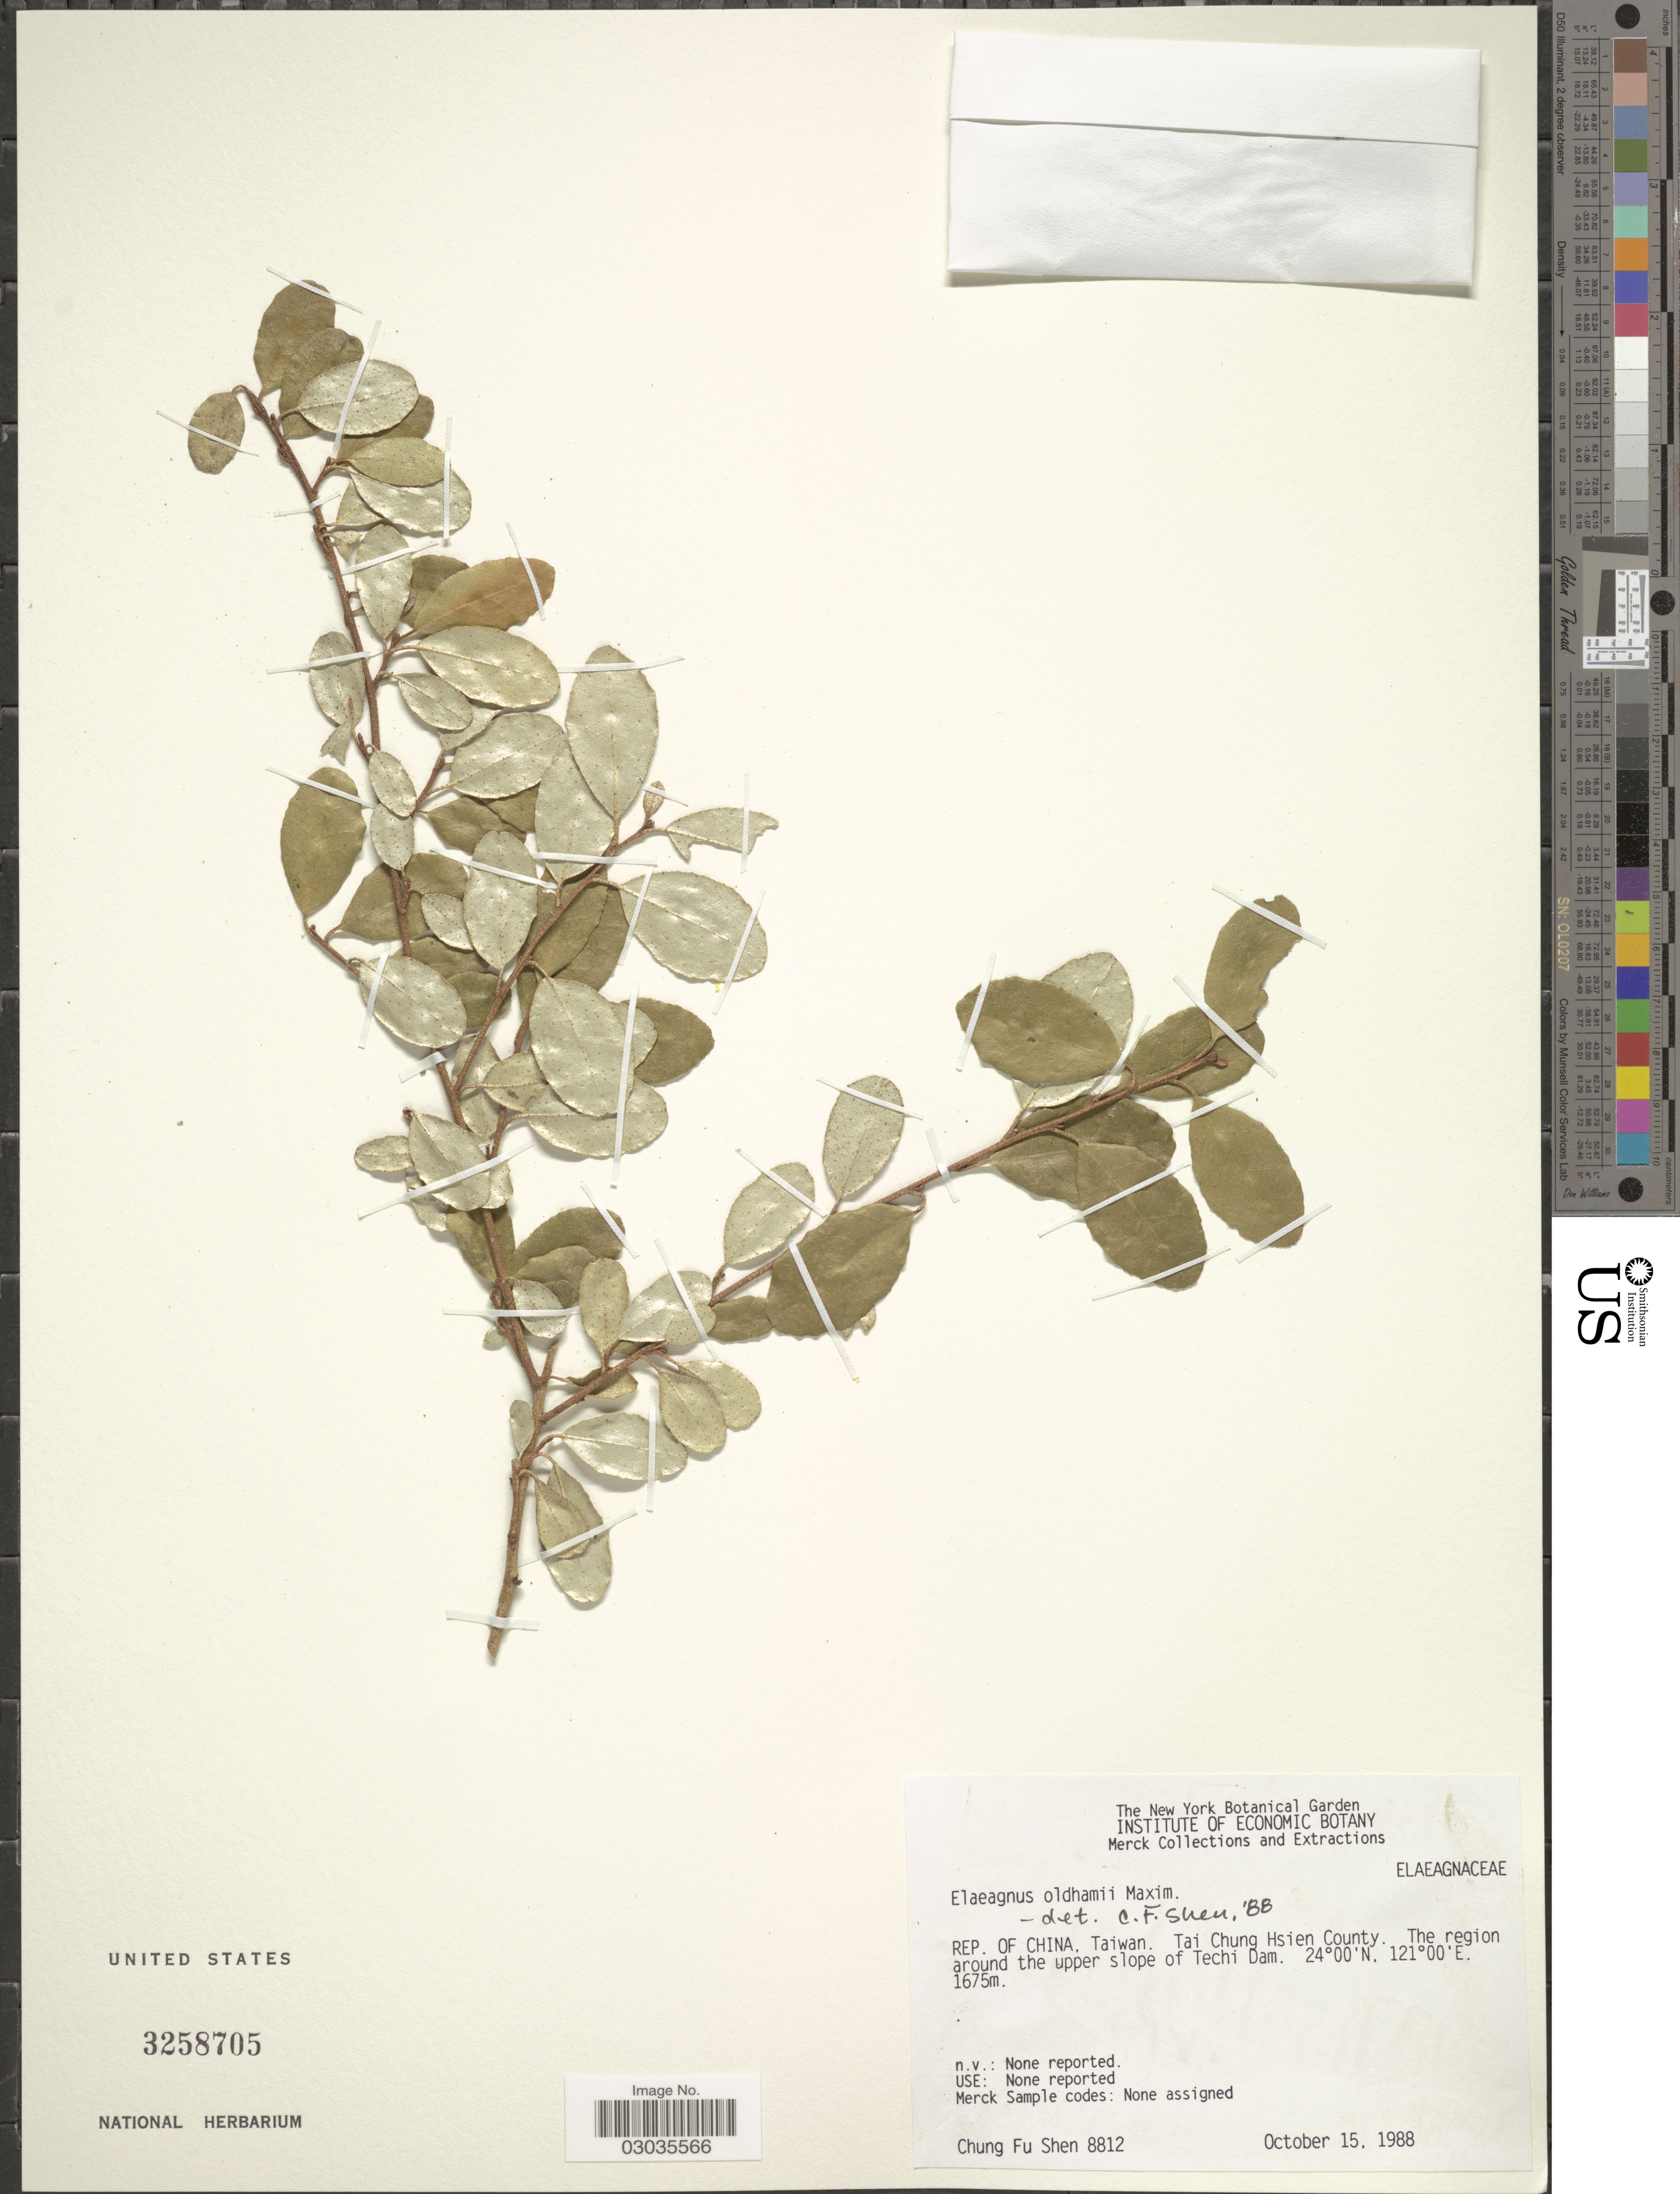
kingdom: Plantae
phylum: Tracheophyta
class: Magnoliopsida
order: Rosales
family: Elaeagnaceae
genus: Elaeagnus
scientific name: Elaeagnus oldhamii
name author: Maxim.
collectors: C. Shen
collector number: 8812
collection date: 1988-10-15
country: Taiwan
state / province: Taichung City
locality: Rep. of China, Taiwan. Tai Chung Hsien County. The region around the upper slope of Techi Dam.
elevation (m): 1675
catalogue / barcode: US 3258705